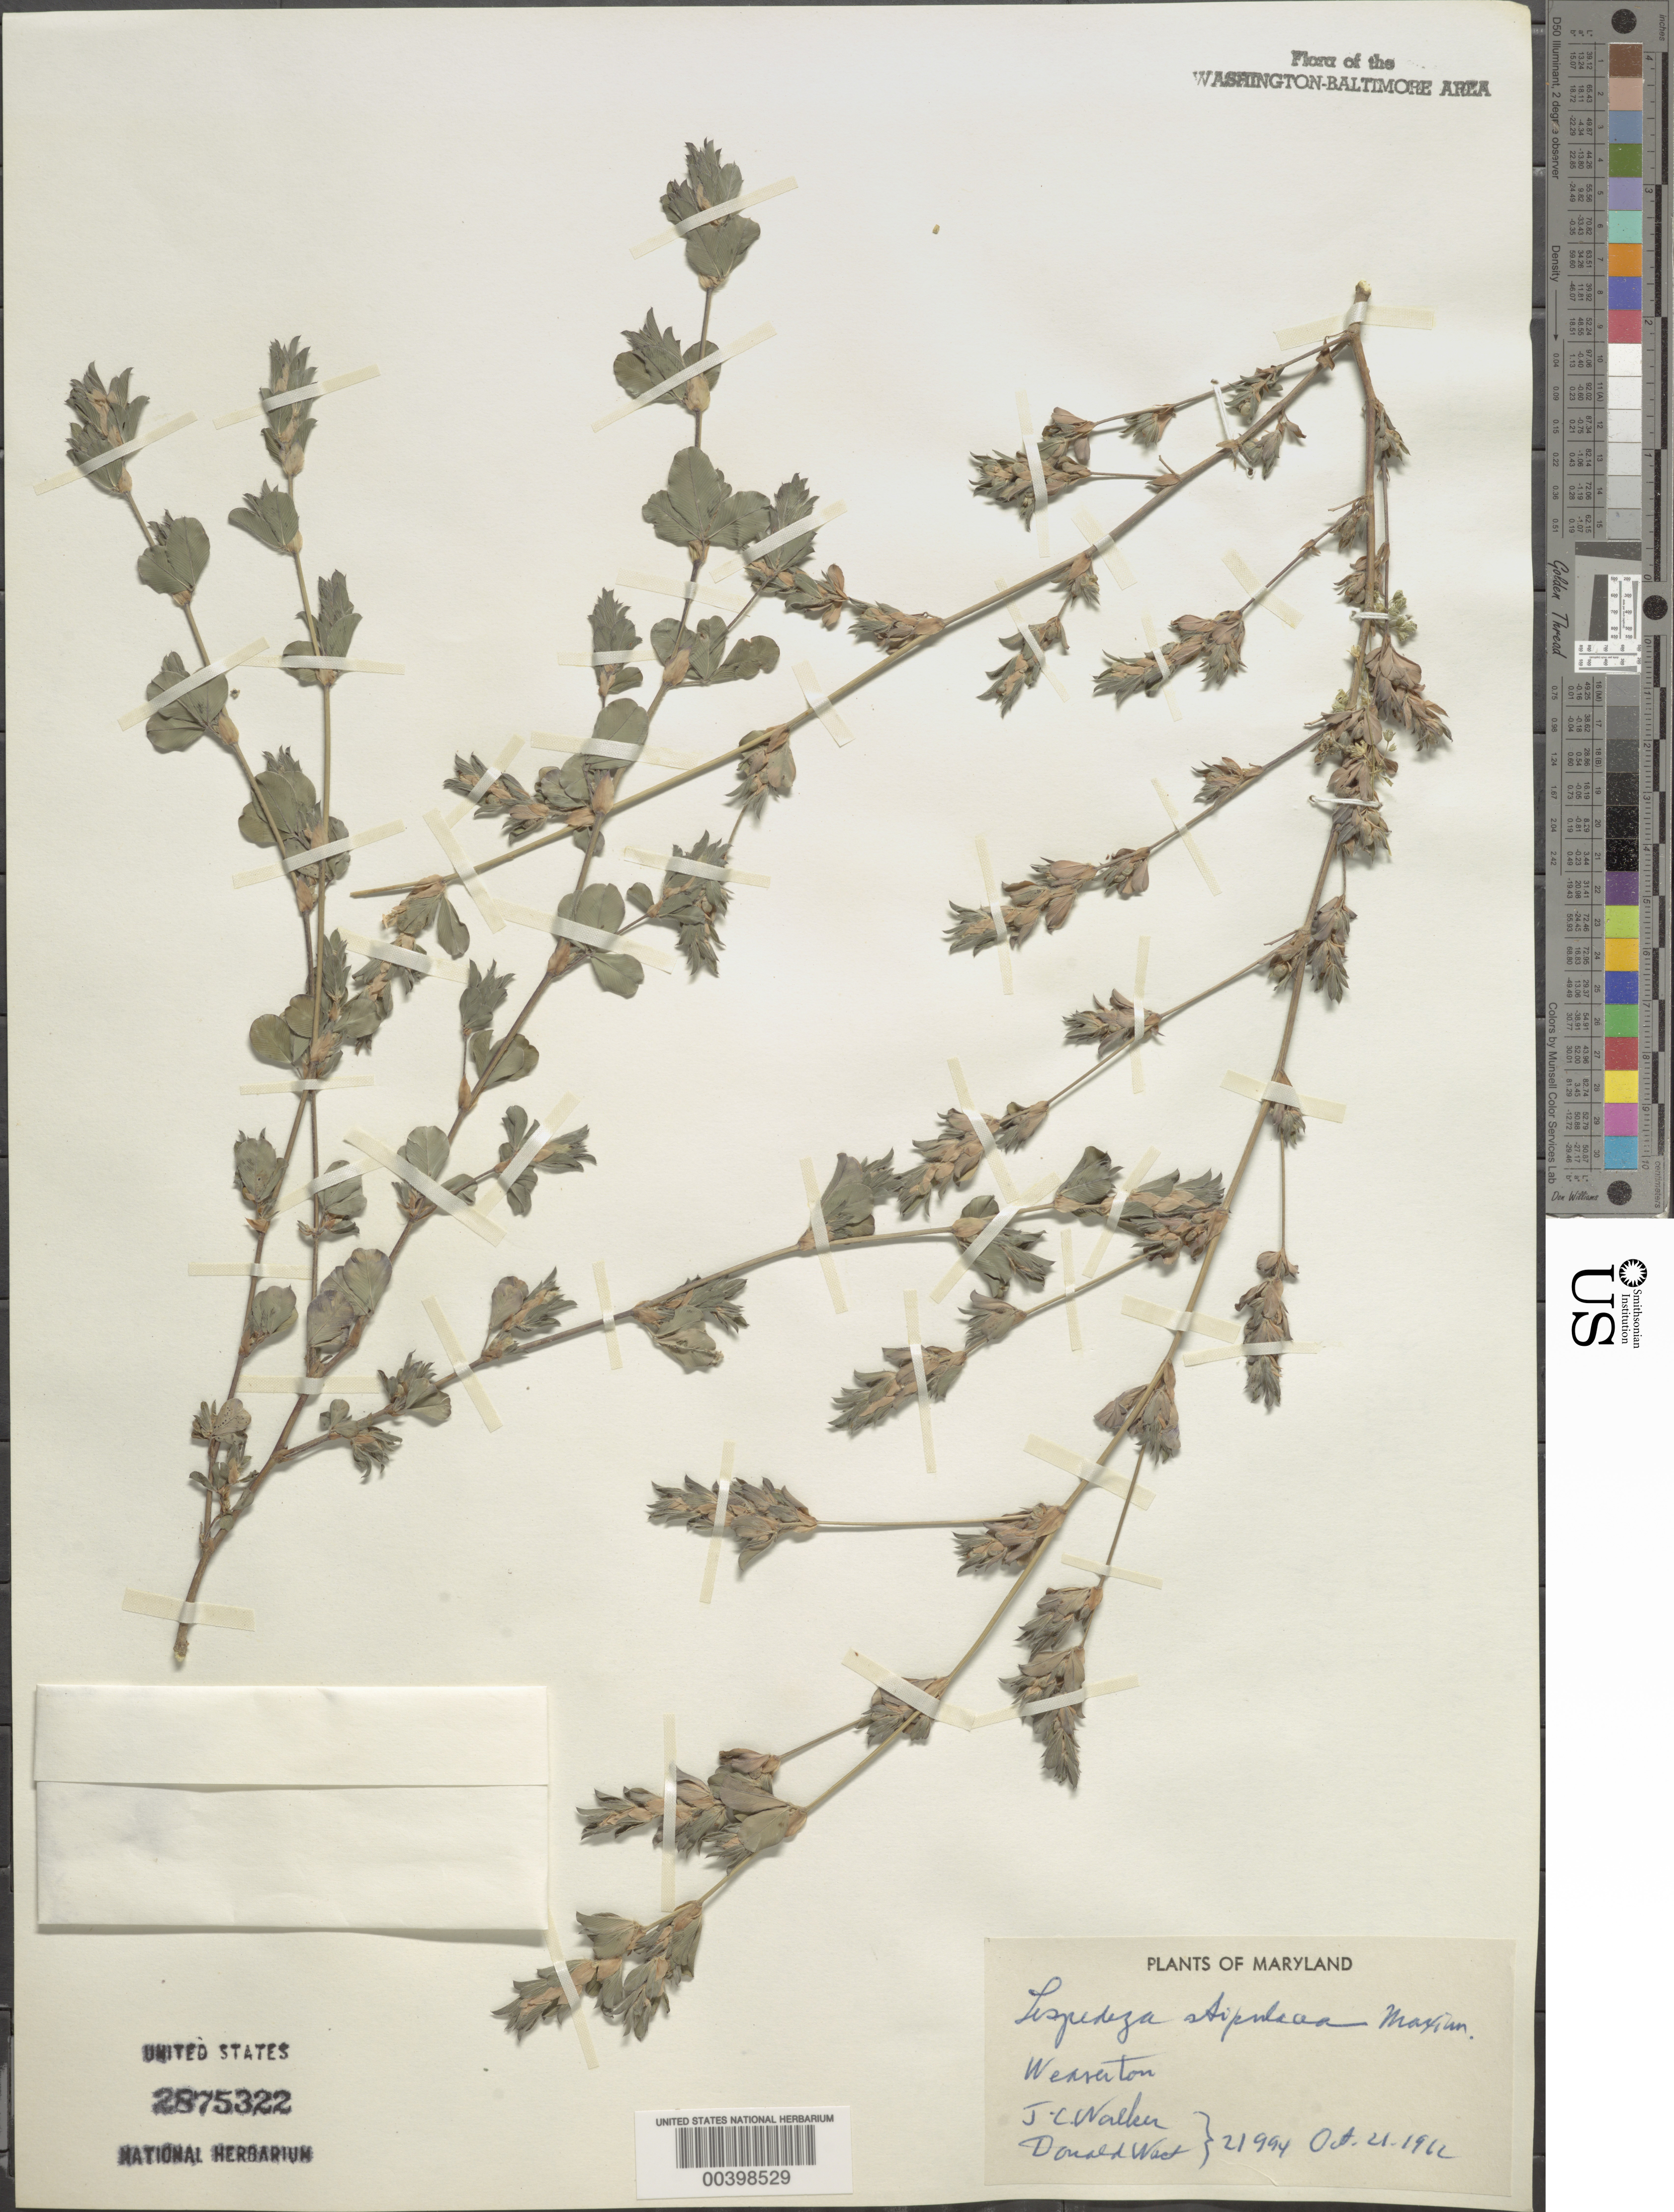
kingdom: Plantae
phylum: Tracheophyta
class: Magnoliopsida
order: Fabales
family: Fabaceae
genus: Kummerowia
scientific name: Kummerowia stipulacea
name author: (Maxim.) Makino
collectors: J. Walker & D. West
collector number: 21994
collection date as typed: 21 Oct 1962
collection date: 1962-10-21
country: United States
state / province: Maryland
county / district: Baltimore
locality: Weaverton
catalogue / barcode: US 2875322